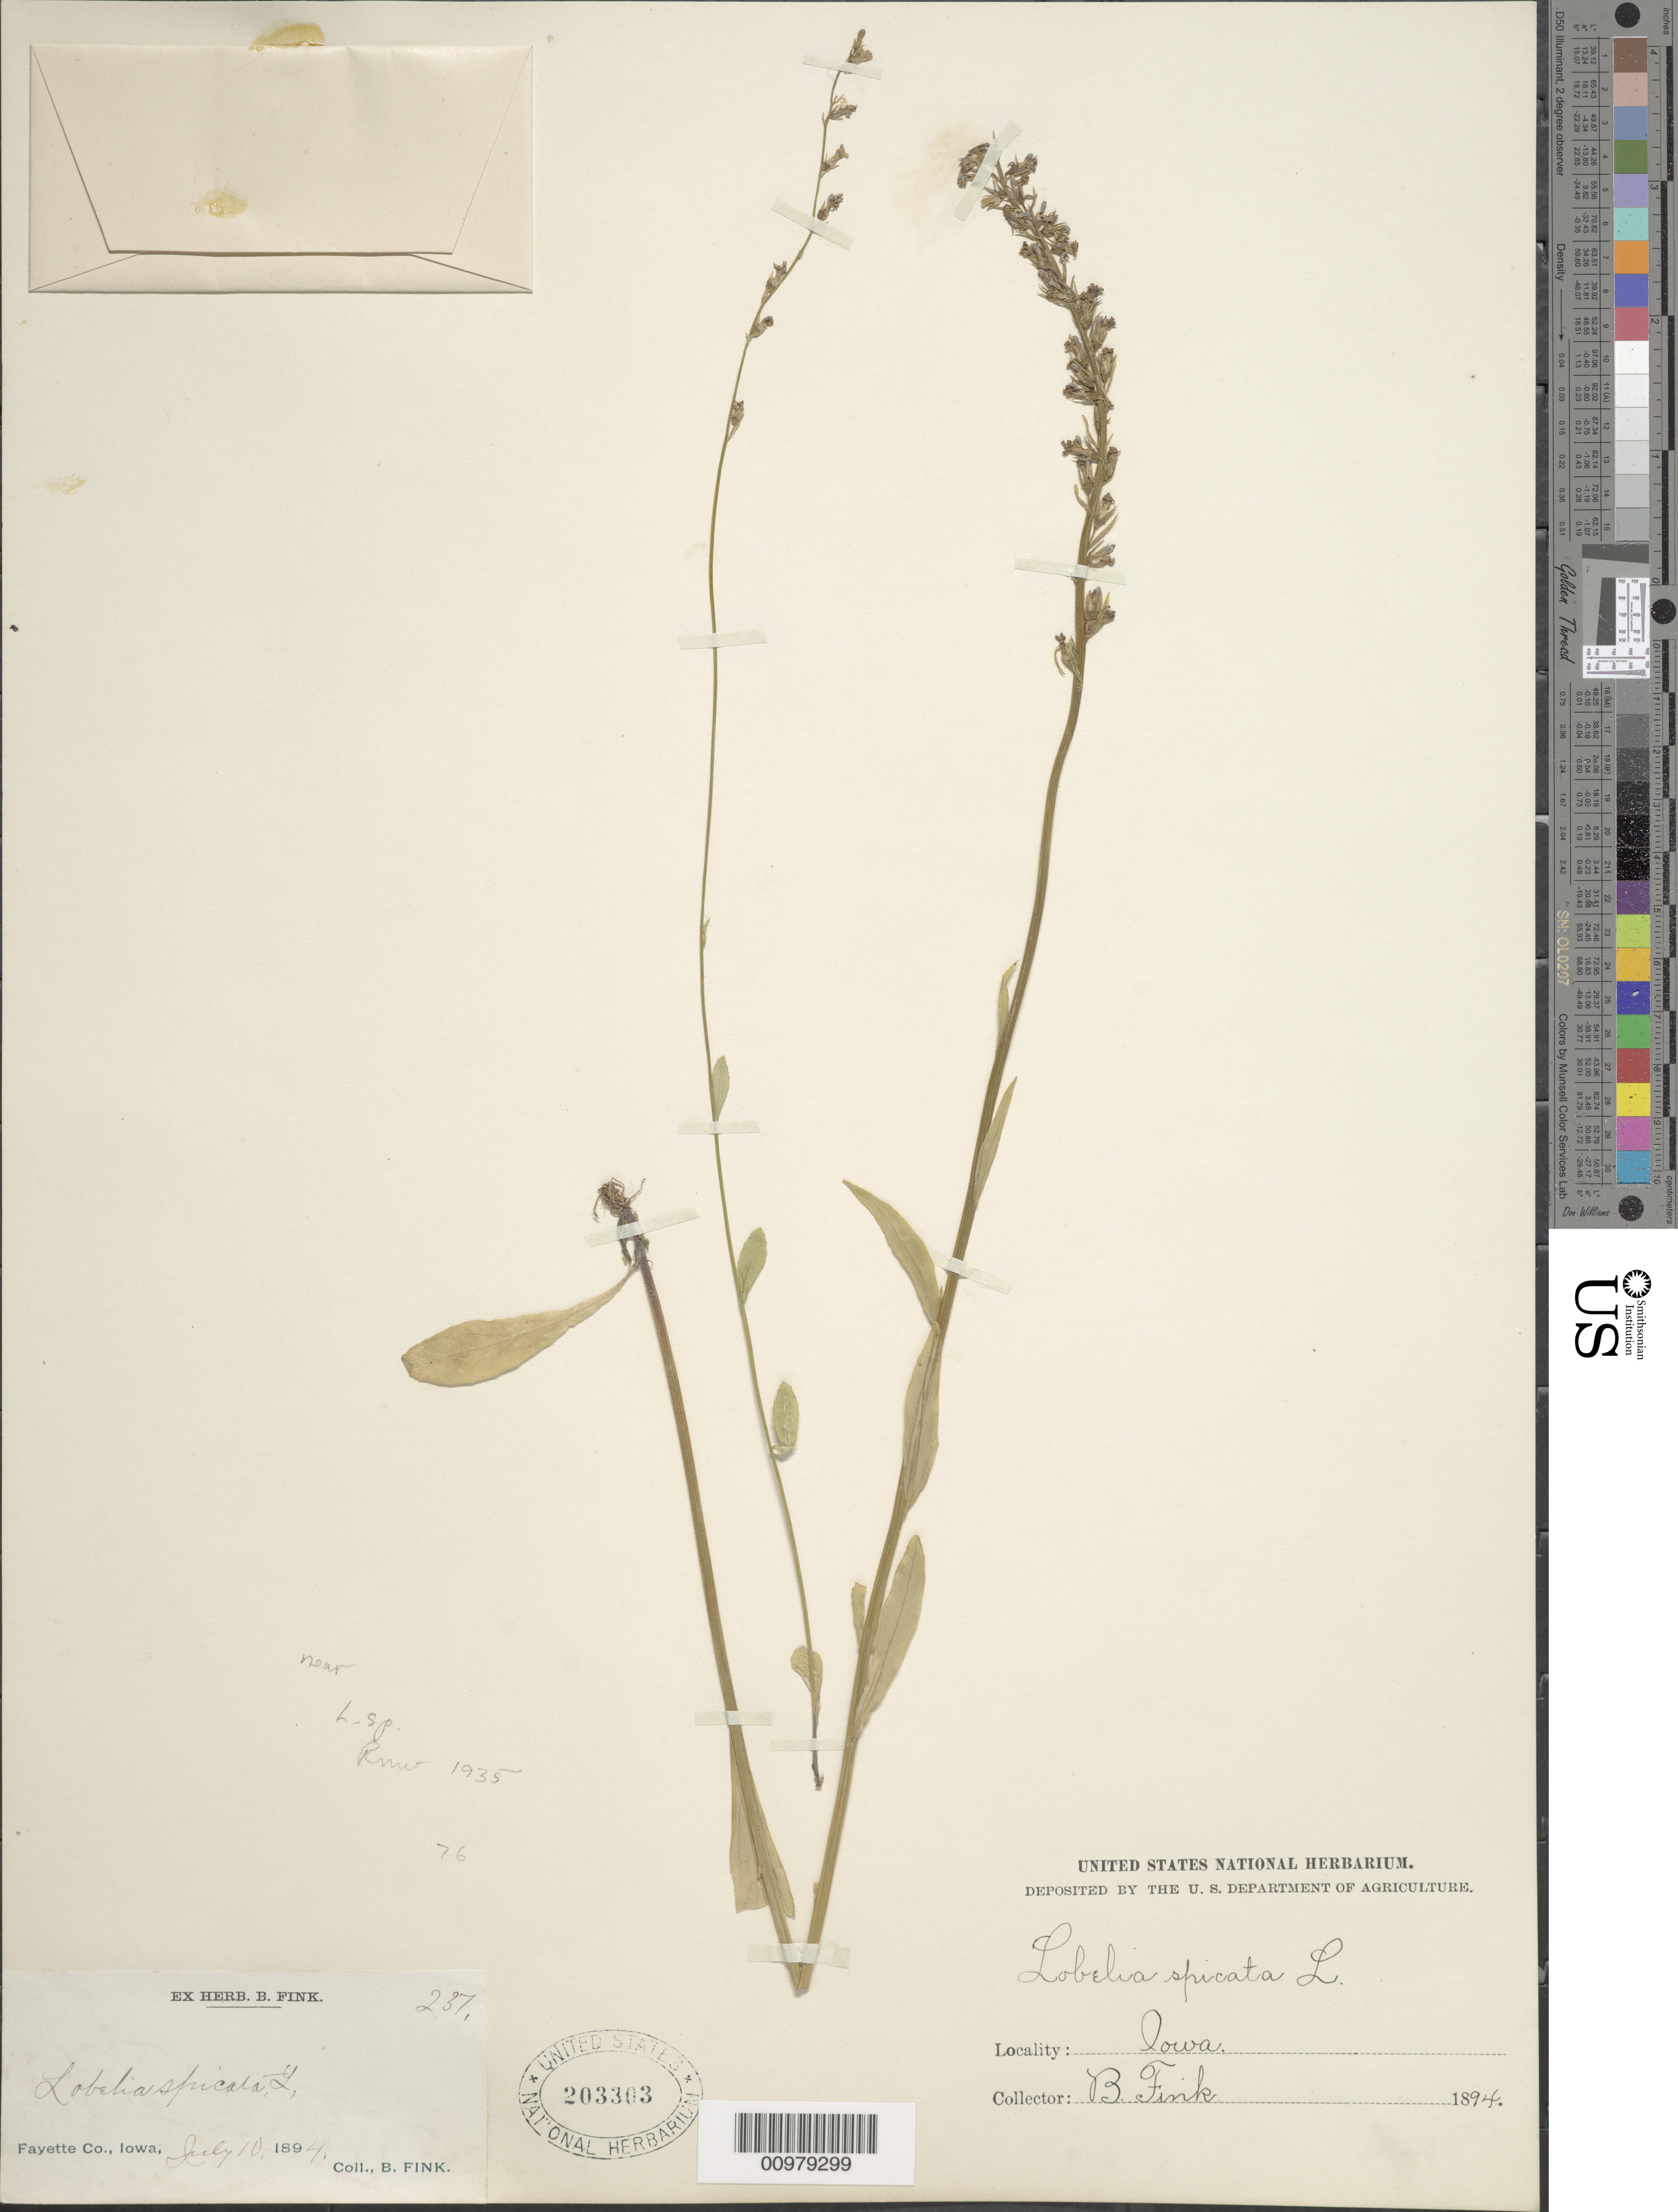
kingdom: Plantae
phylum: Tracheophyta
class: Magnoliopsida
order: Asterales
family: Campanulaceae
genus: Lobelia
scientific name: Lobelia spicata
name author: Lam.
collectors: B. Fink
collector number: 237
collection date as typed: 10 Jul 1894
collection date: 1894-07-10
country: United States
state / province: Iowa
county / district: Fayette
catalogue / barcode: US 203303